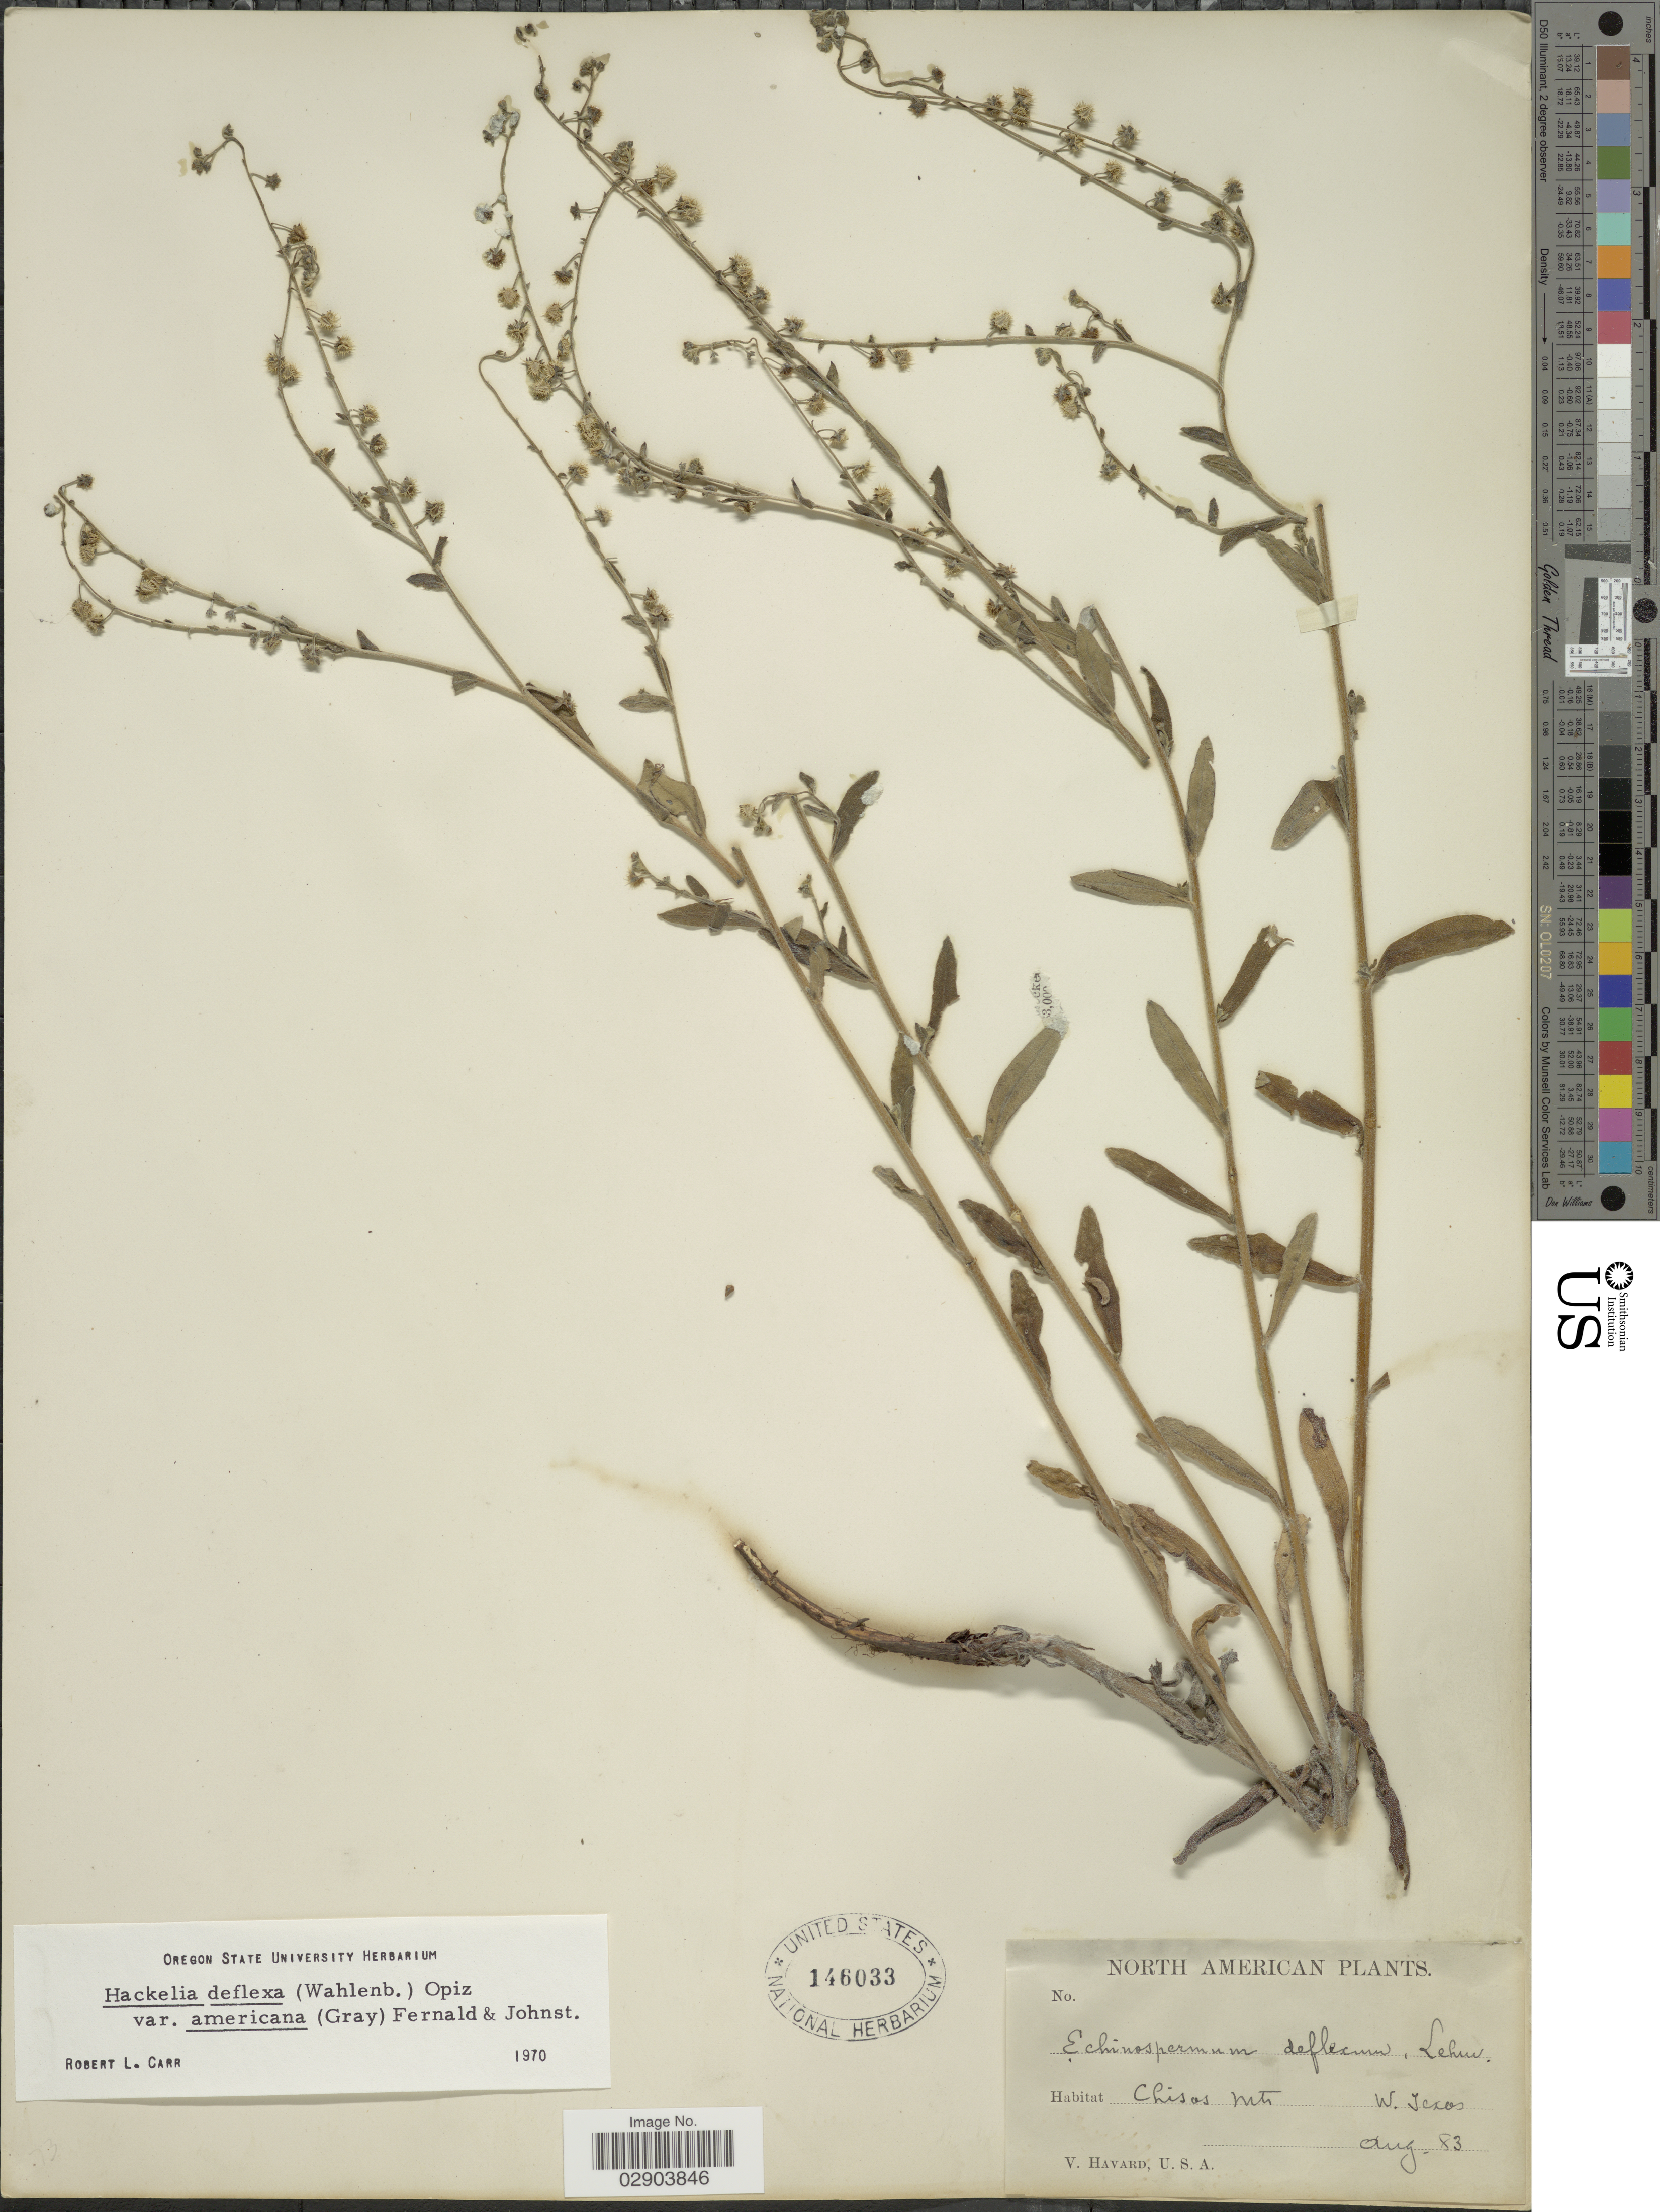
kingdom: Plantae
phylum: Tracheophyta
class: Magnoliopsida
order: Boraginales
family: Boraginaceae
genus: Hackelia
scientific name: Hackelia deflexa var. americana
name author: (A. Gray) Fernald & I.M. Johnst.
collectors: V. Havard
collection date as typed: Transcribed d/m/y: /8/83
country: United States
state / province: Texas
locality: Chisas Mts., W. Texas.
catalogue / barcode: US 146033